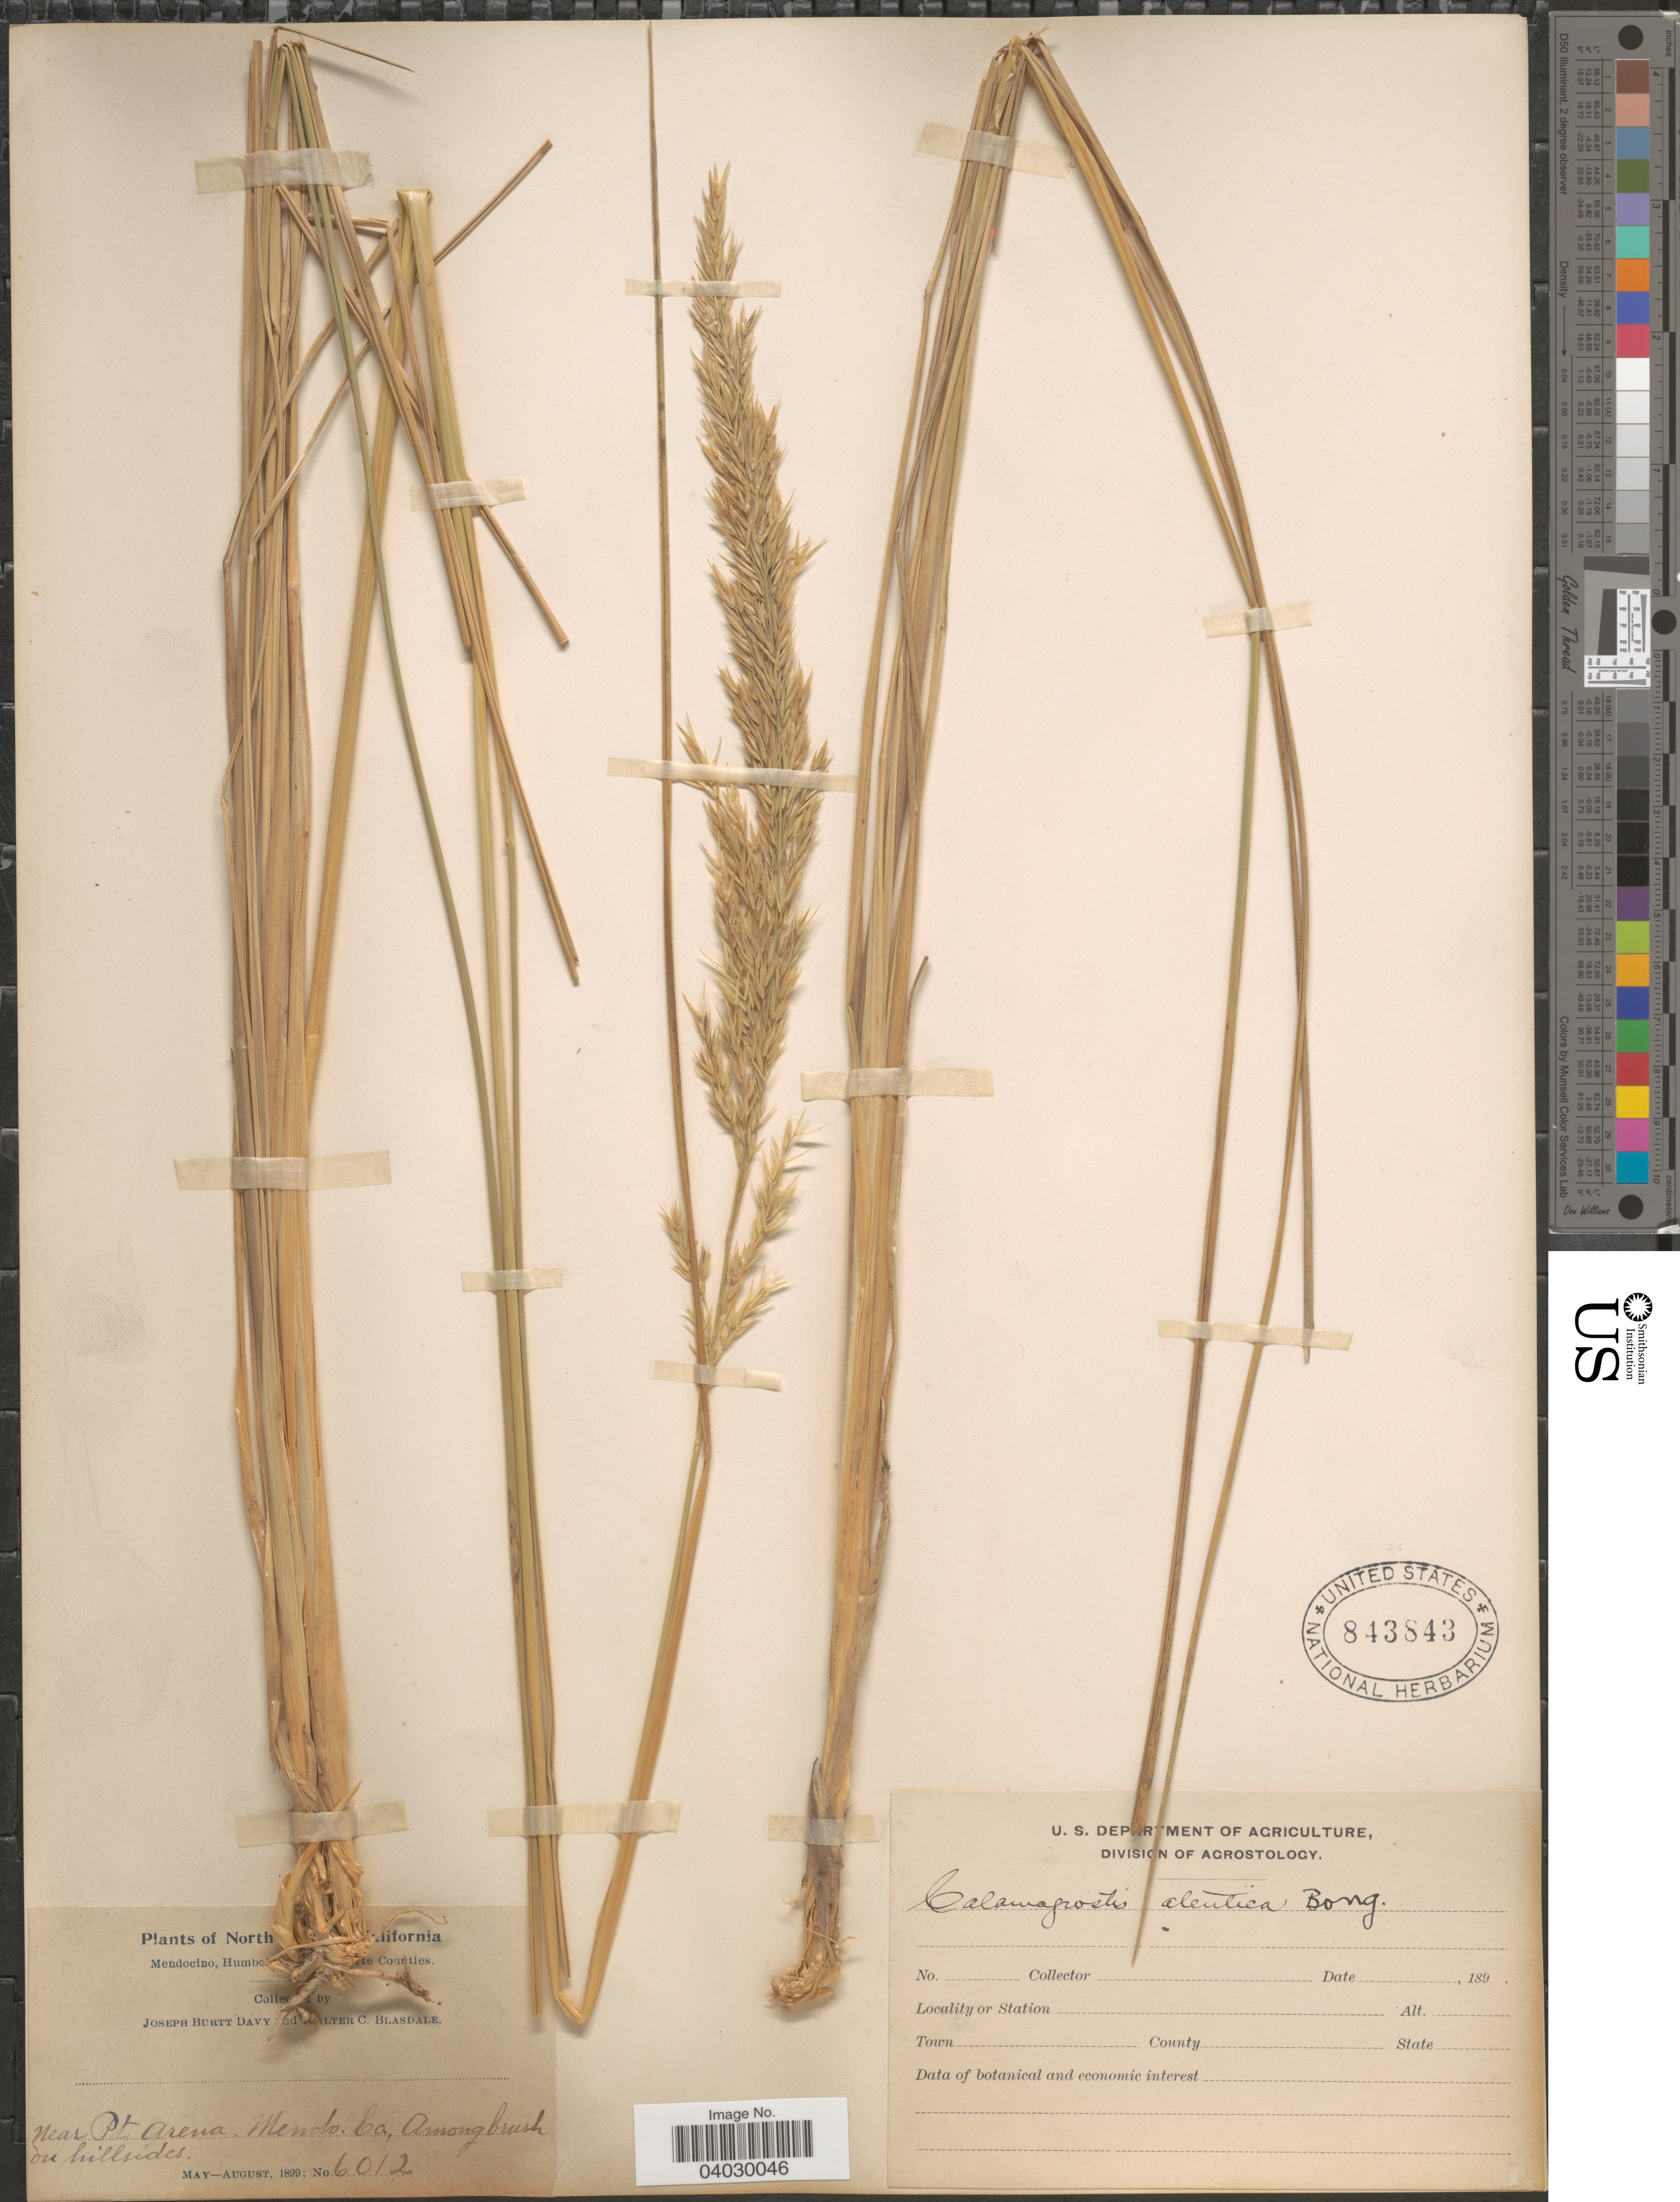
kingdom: Plantae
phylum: Tracheophyta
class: Liliopsida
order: Poales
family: Poaceae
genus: Calamagrostis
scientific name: Calamagrostis nutkaensis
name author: (J. Presl) Steud.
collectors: J. Burtt Davy & W. Blasdale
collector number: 6012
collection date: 1899-05/1899-08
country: United States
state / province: California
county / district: Mendocino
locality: Near Pt Arena. Mendo. Co.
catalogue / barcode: US 843843